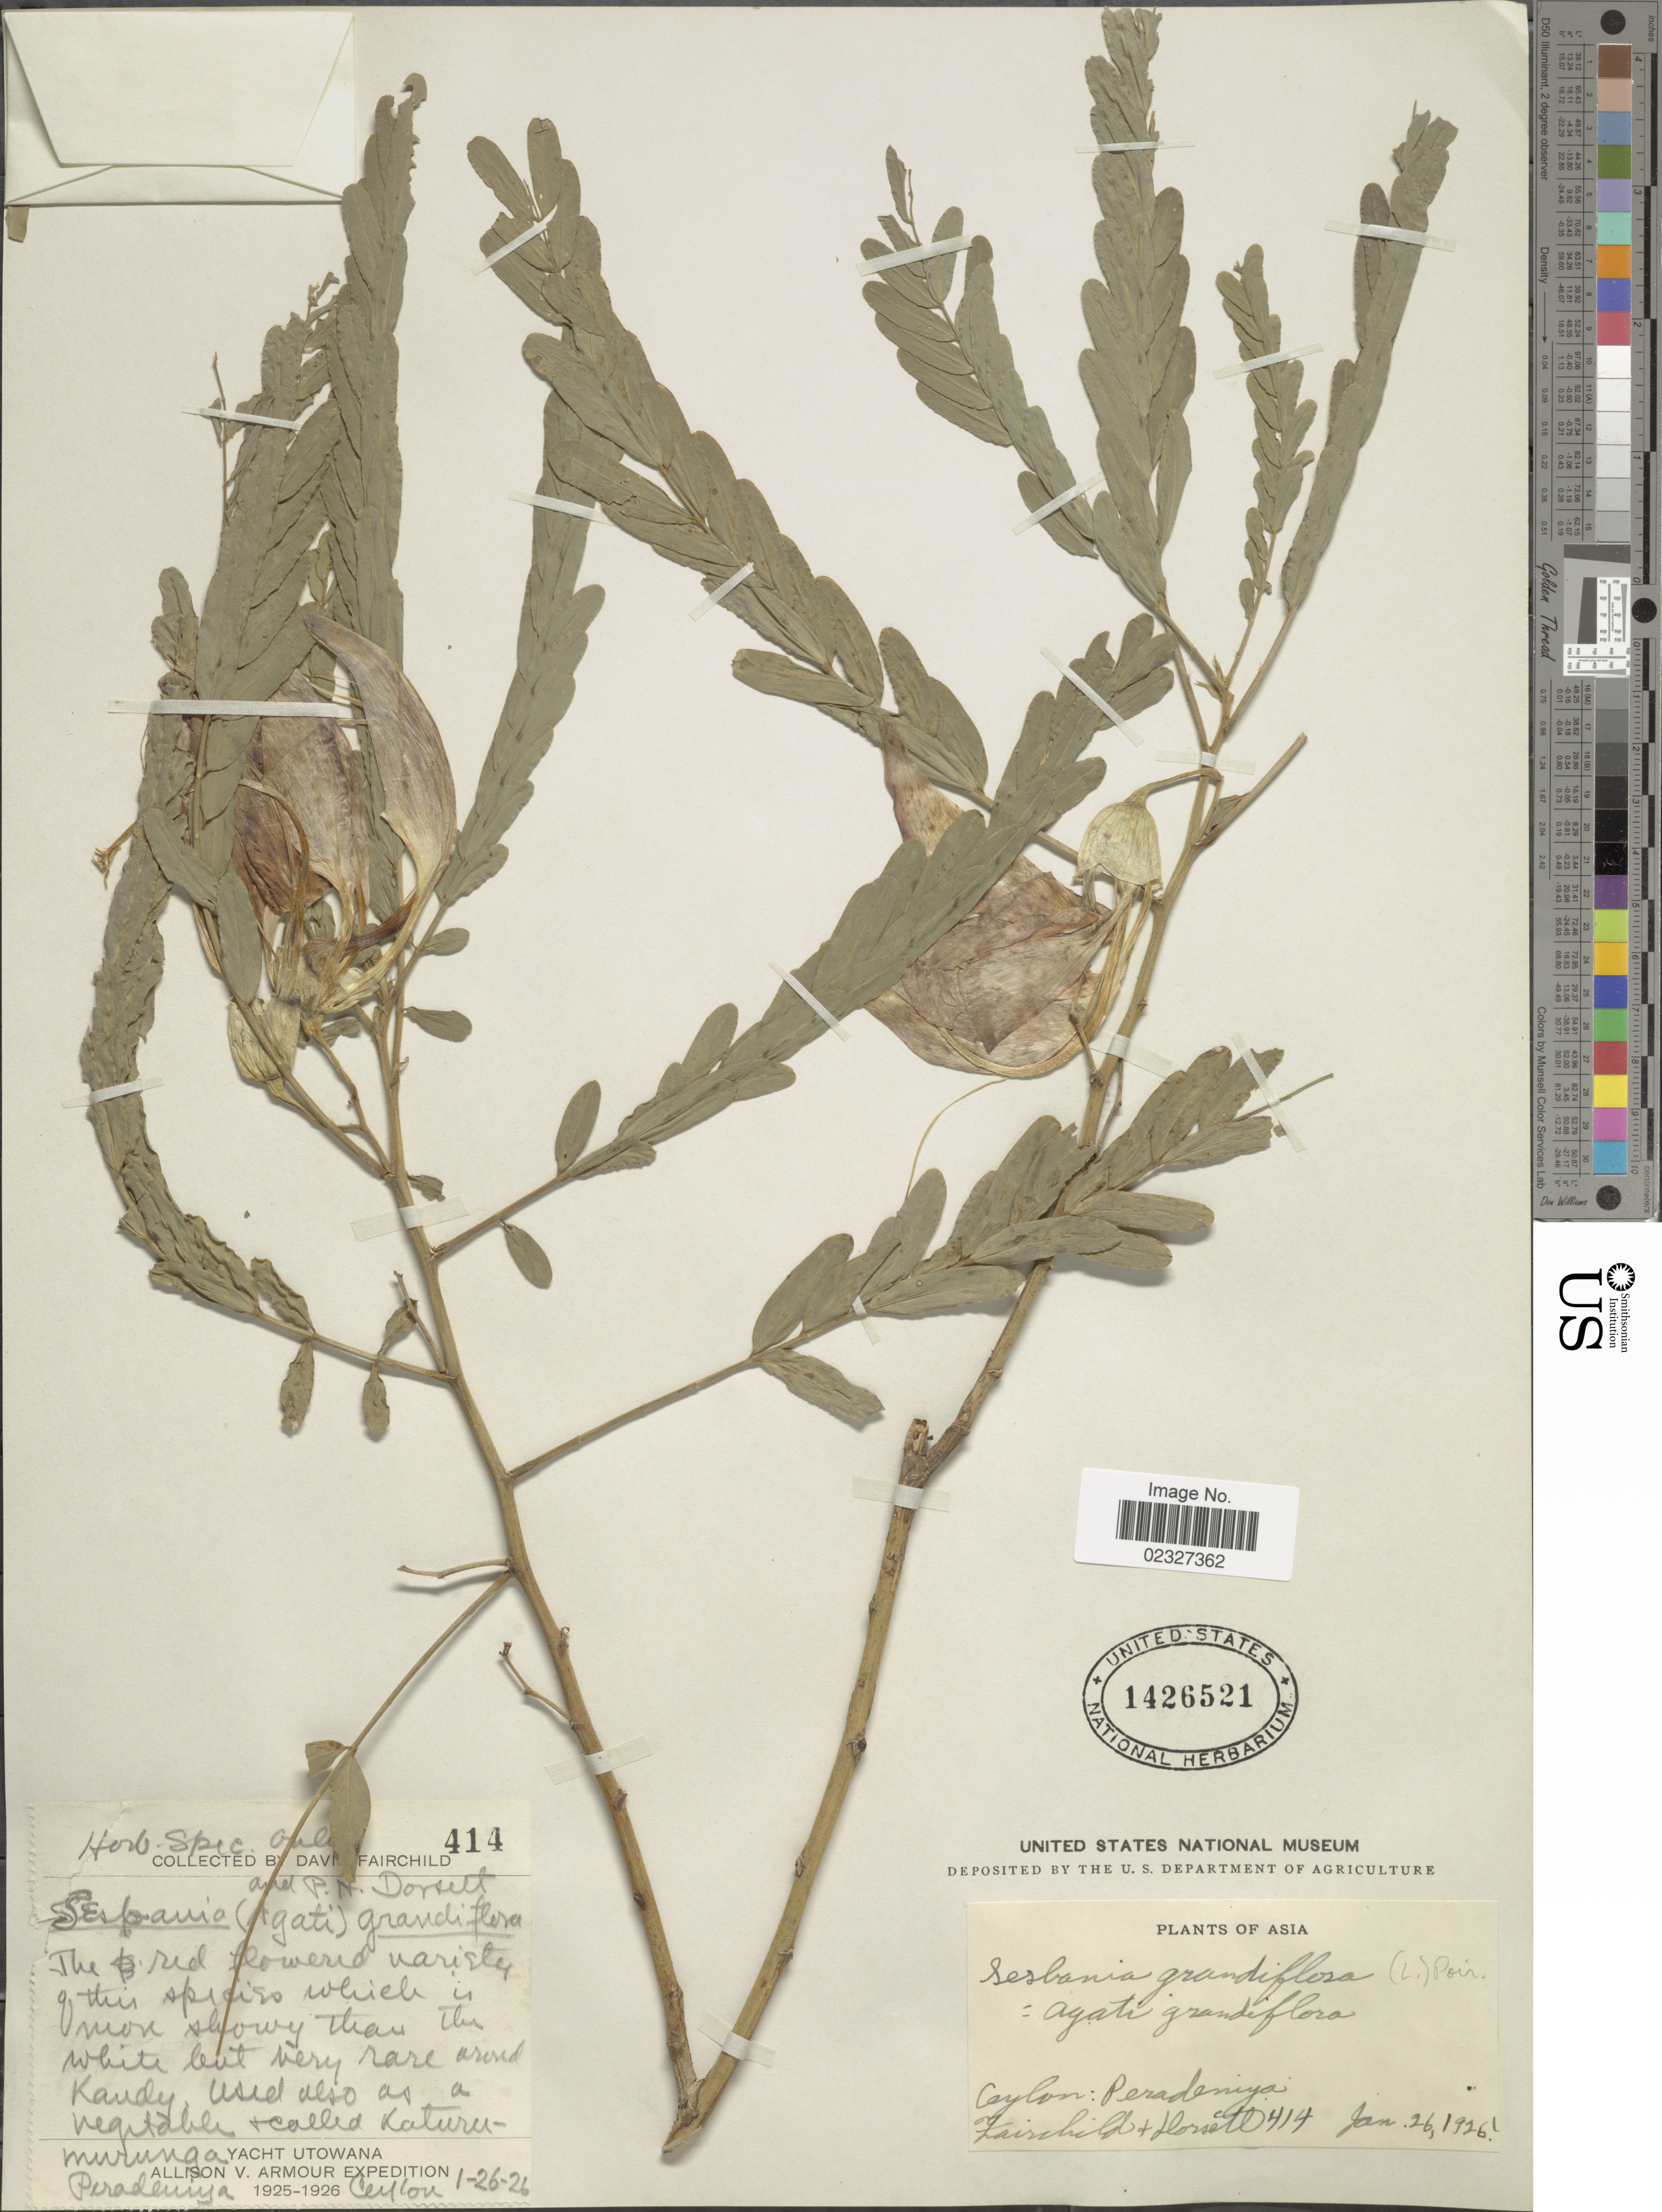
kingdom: Plantae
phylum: Tracheophyta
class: Magnoliopsida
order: Fabales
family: Fabaceae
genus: Sesbania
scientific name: Sesbania grandiflora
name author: (L.) Poir.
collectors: D. Fairchild & -. Horsett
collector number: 414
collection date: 1926-01-26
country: Sri Lanka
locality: Asia, Ceylon, Peradeniya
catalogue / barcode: US 1426521